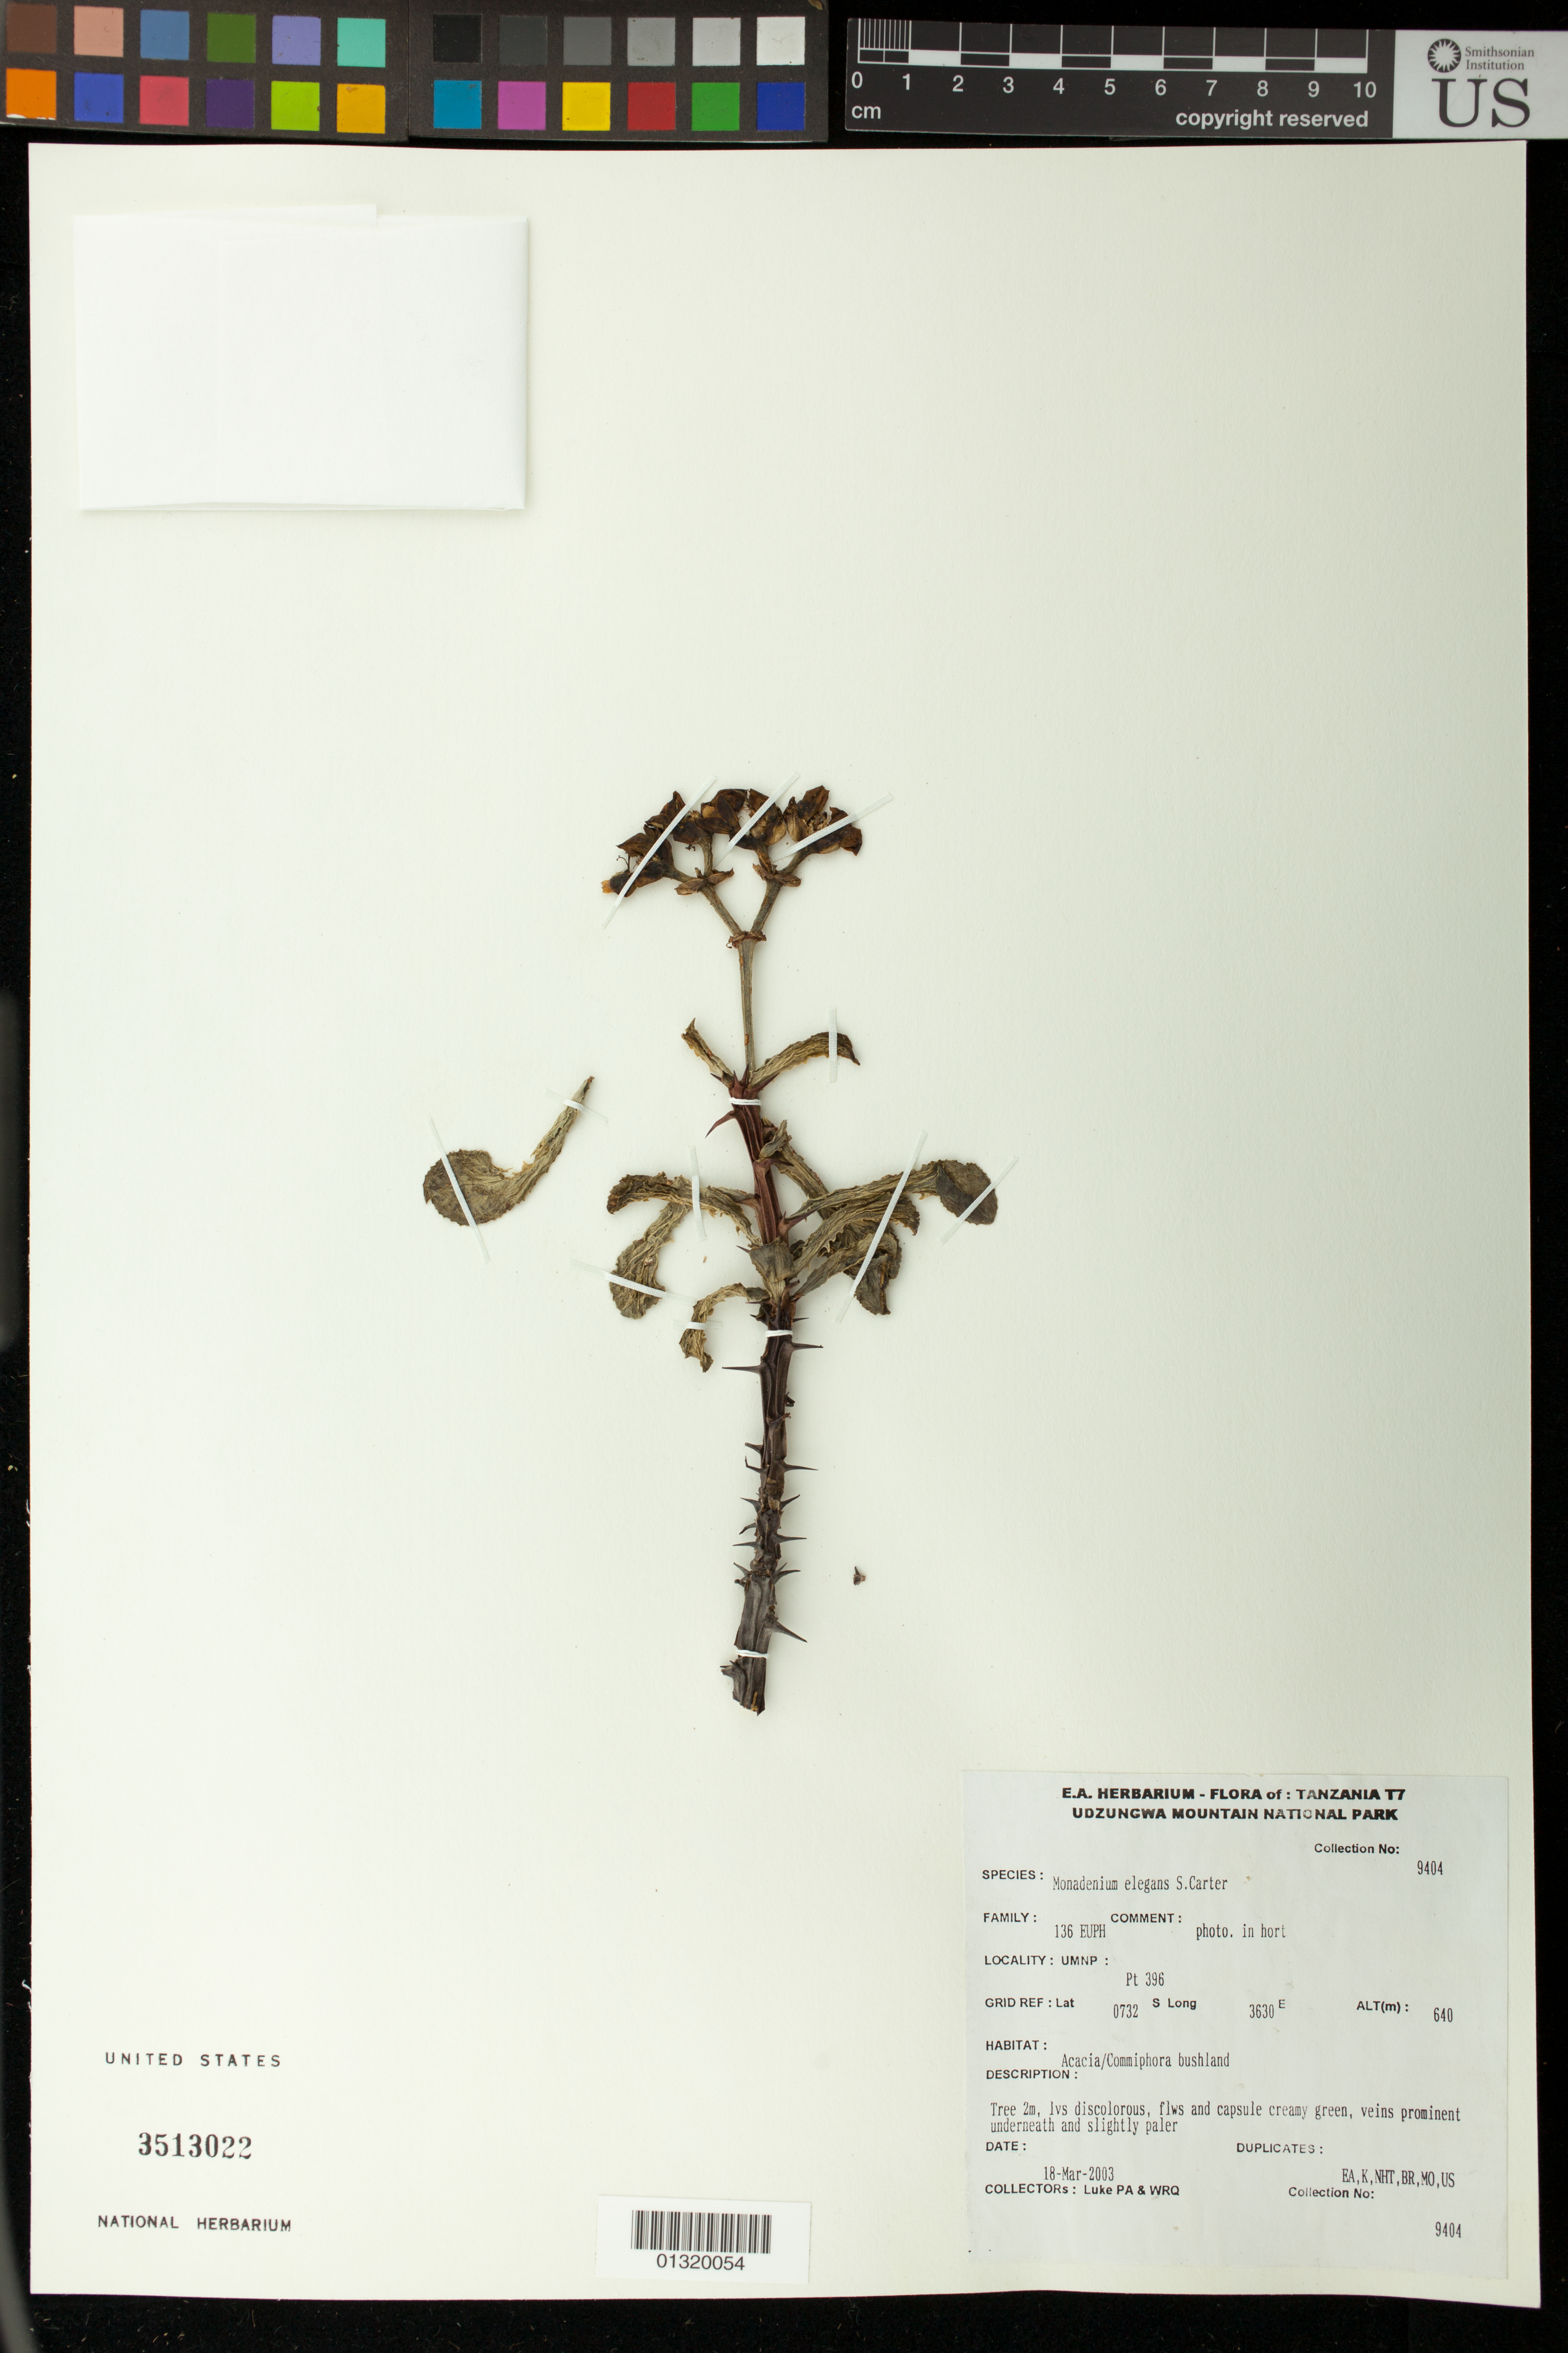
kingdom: Plantae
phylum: Tracheophyta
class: Magnoliopsida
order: Malpighiales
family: Picrodendraceae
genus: Micrantheum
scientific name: Micrantheum elegans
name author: S. Carter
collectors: P. Luke & Q. Luke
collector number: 9404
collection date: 2003-03-18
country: Tanzania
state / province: Iringa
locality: UMNP (Udzungwa Mountain National Park)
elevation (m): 640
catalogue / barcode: US 3513022